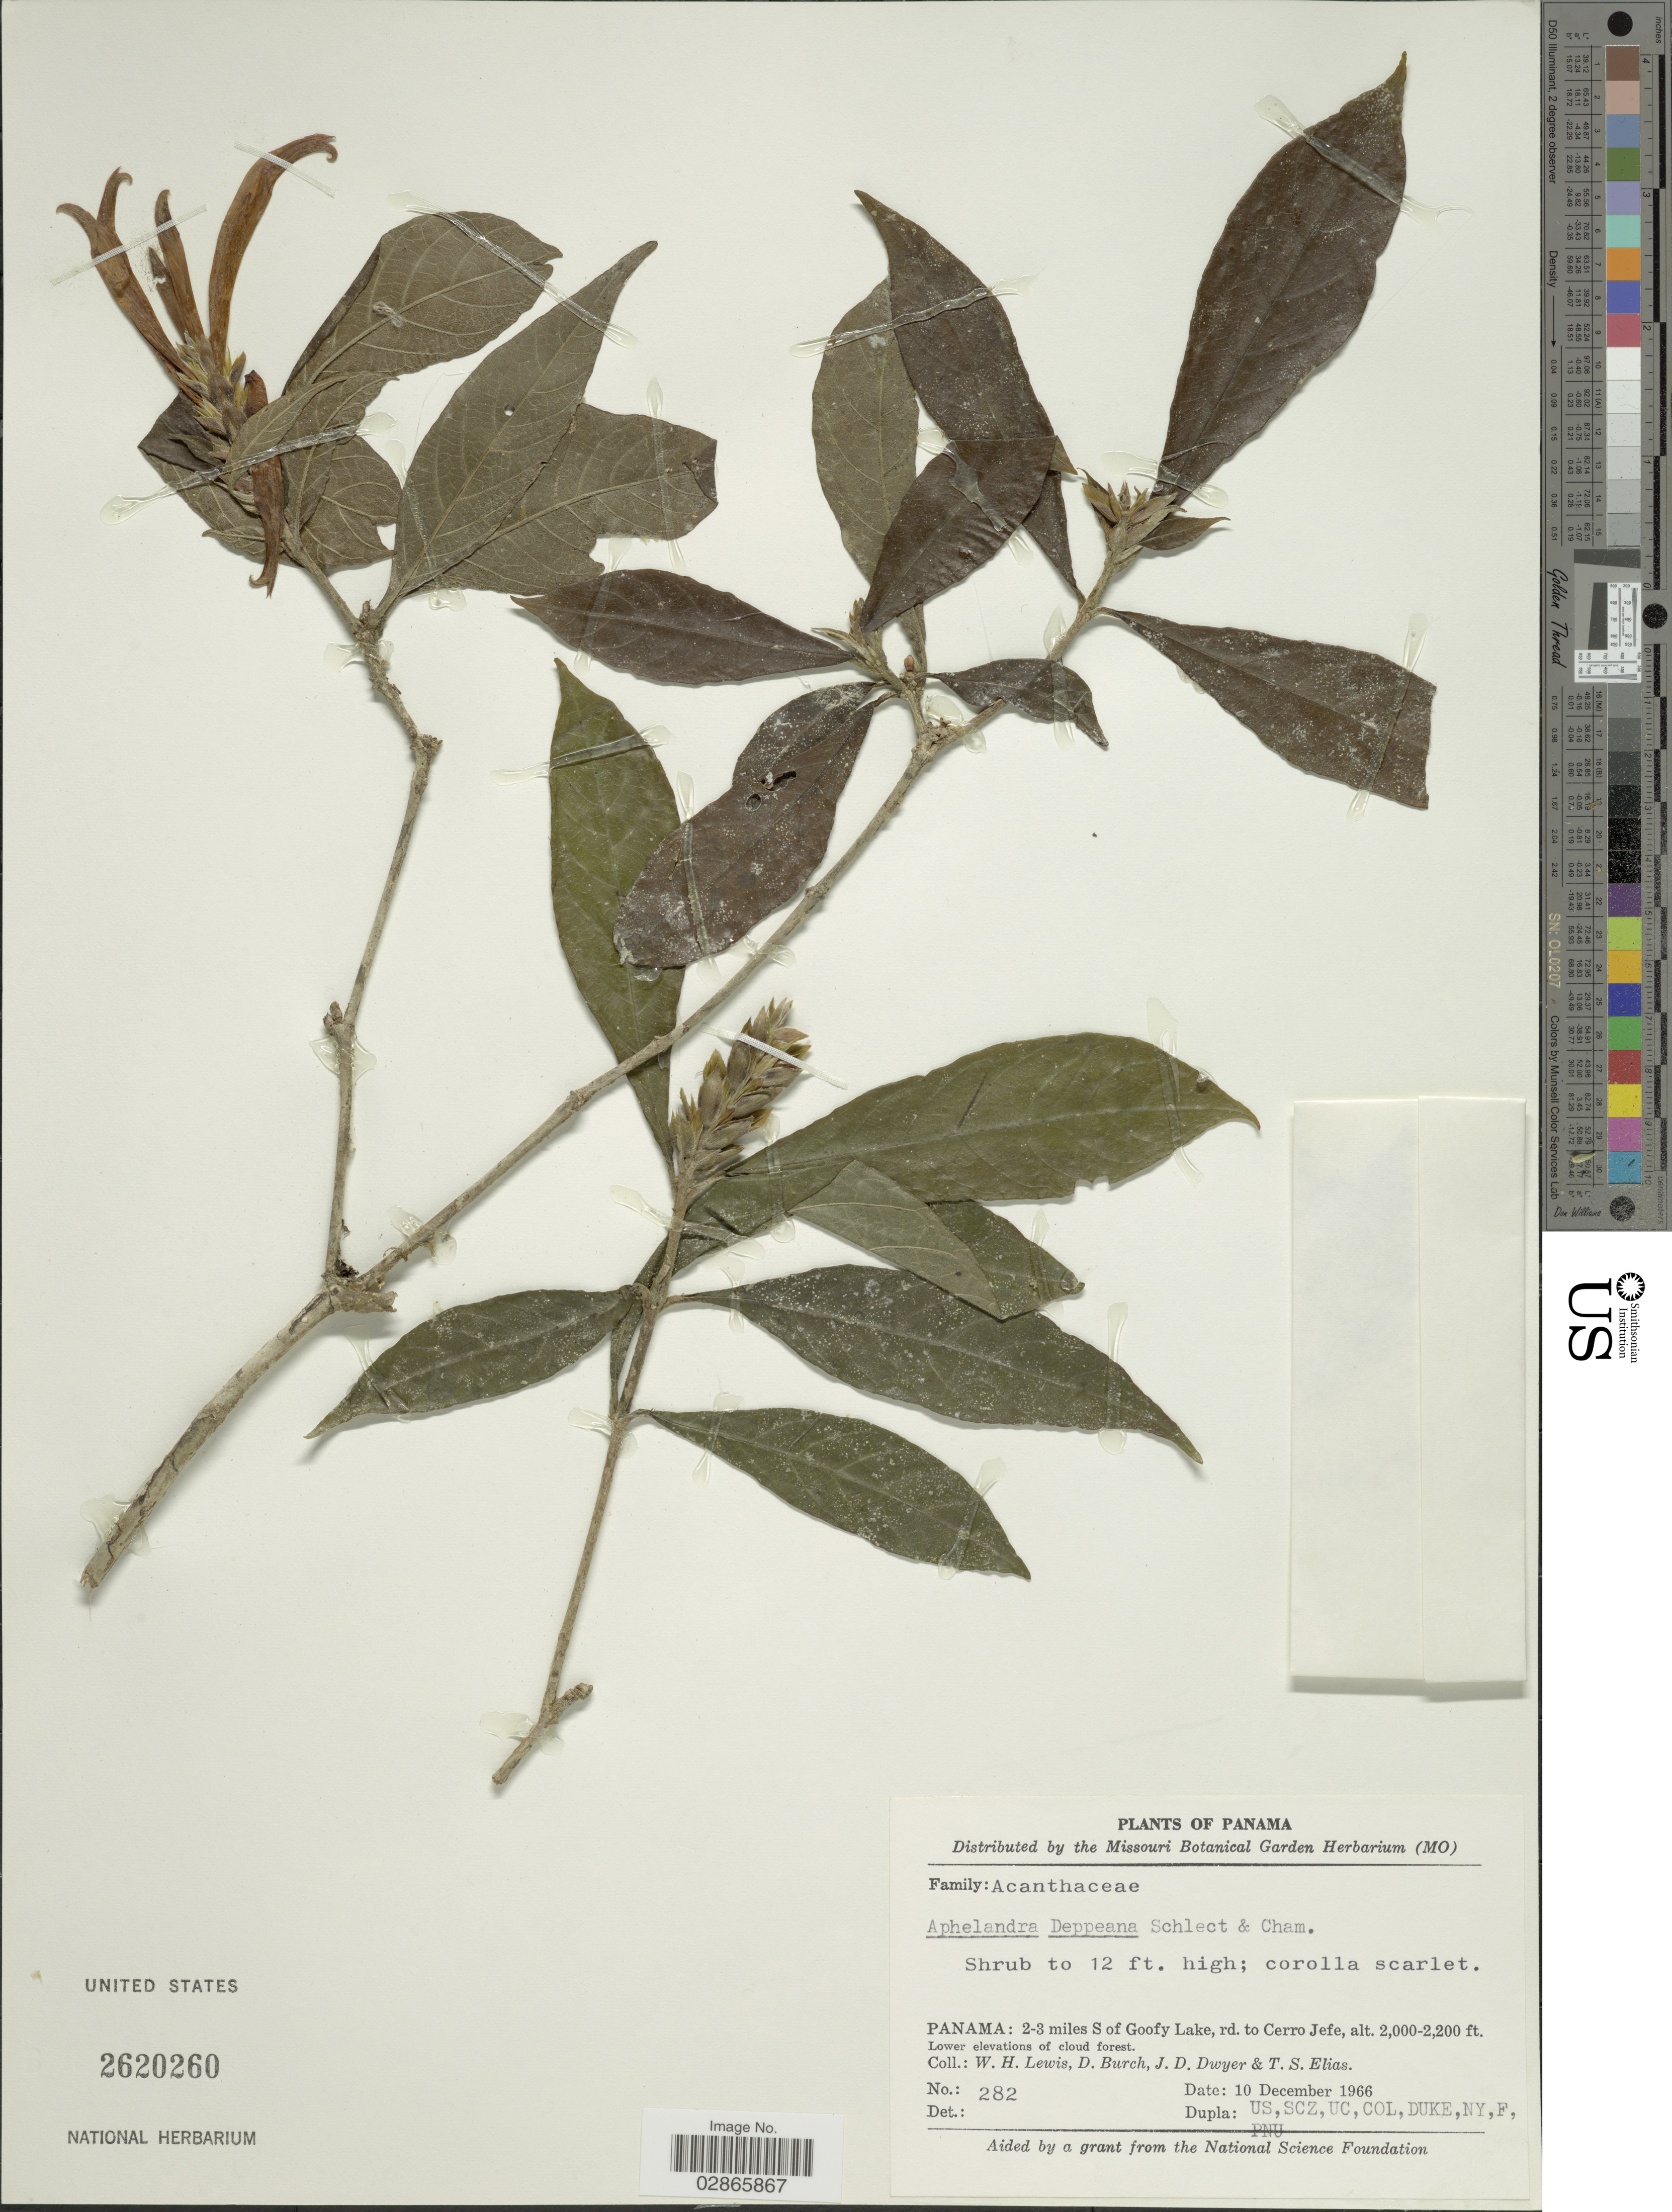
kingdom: Plantae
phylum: Tracheophyta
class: Magnoliopsida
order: Lamiales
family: Acanthaceae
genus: Aphelandra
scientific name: Aphelandra deppeana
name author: Schltdl. & Cham.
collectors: W. H. Lewis, D. Burch, J. D. Dwyer & T. S. Elias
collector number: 282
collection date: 1966-12-10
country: Panama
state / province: Panamá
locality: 2-3 miles S of Goofy Lake, rd. to Cerro Jefe.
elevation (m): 610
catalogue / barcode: US 2620260